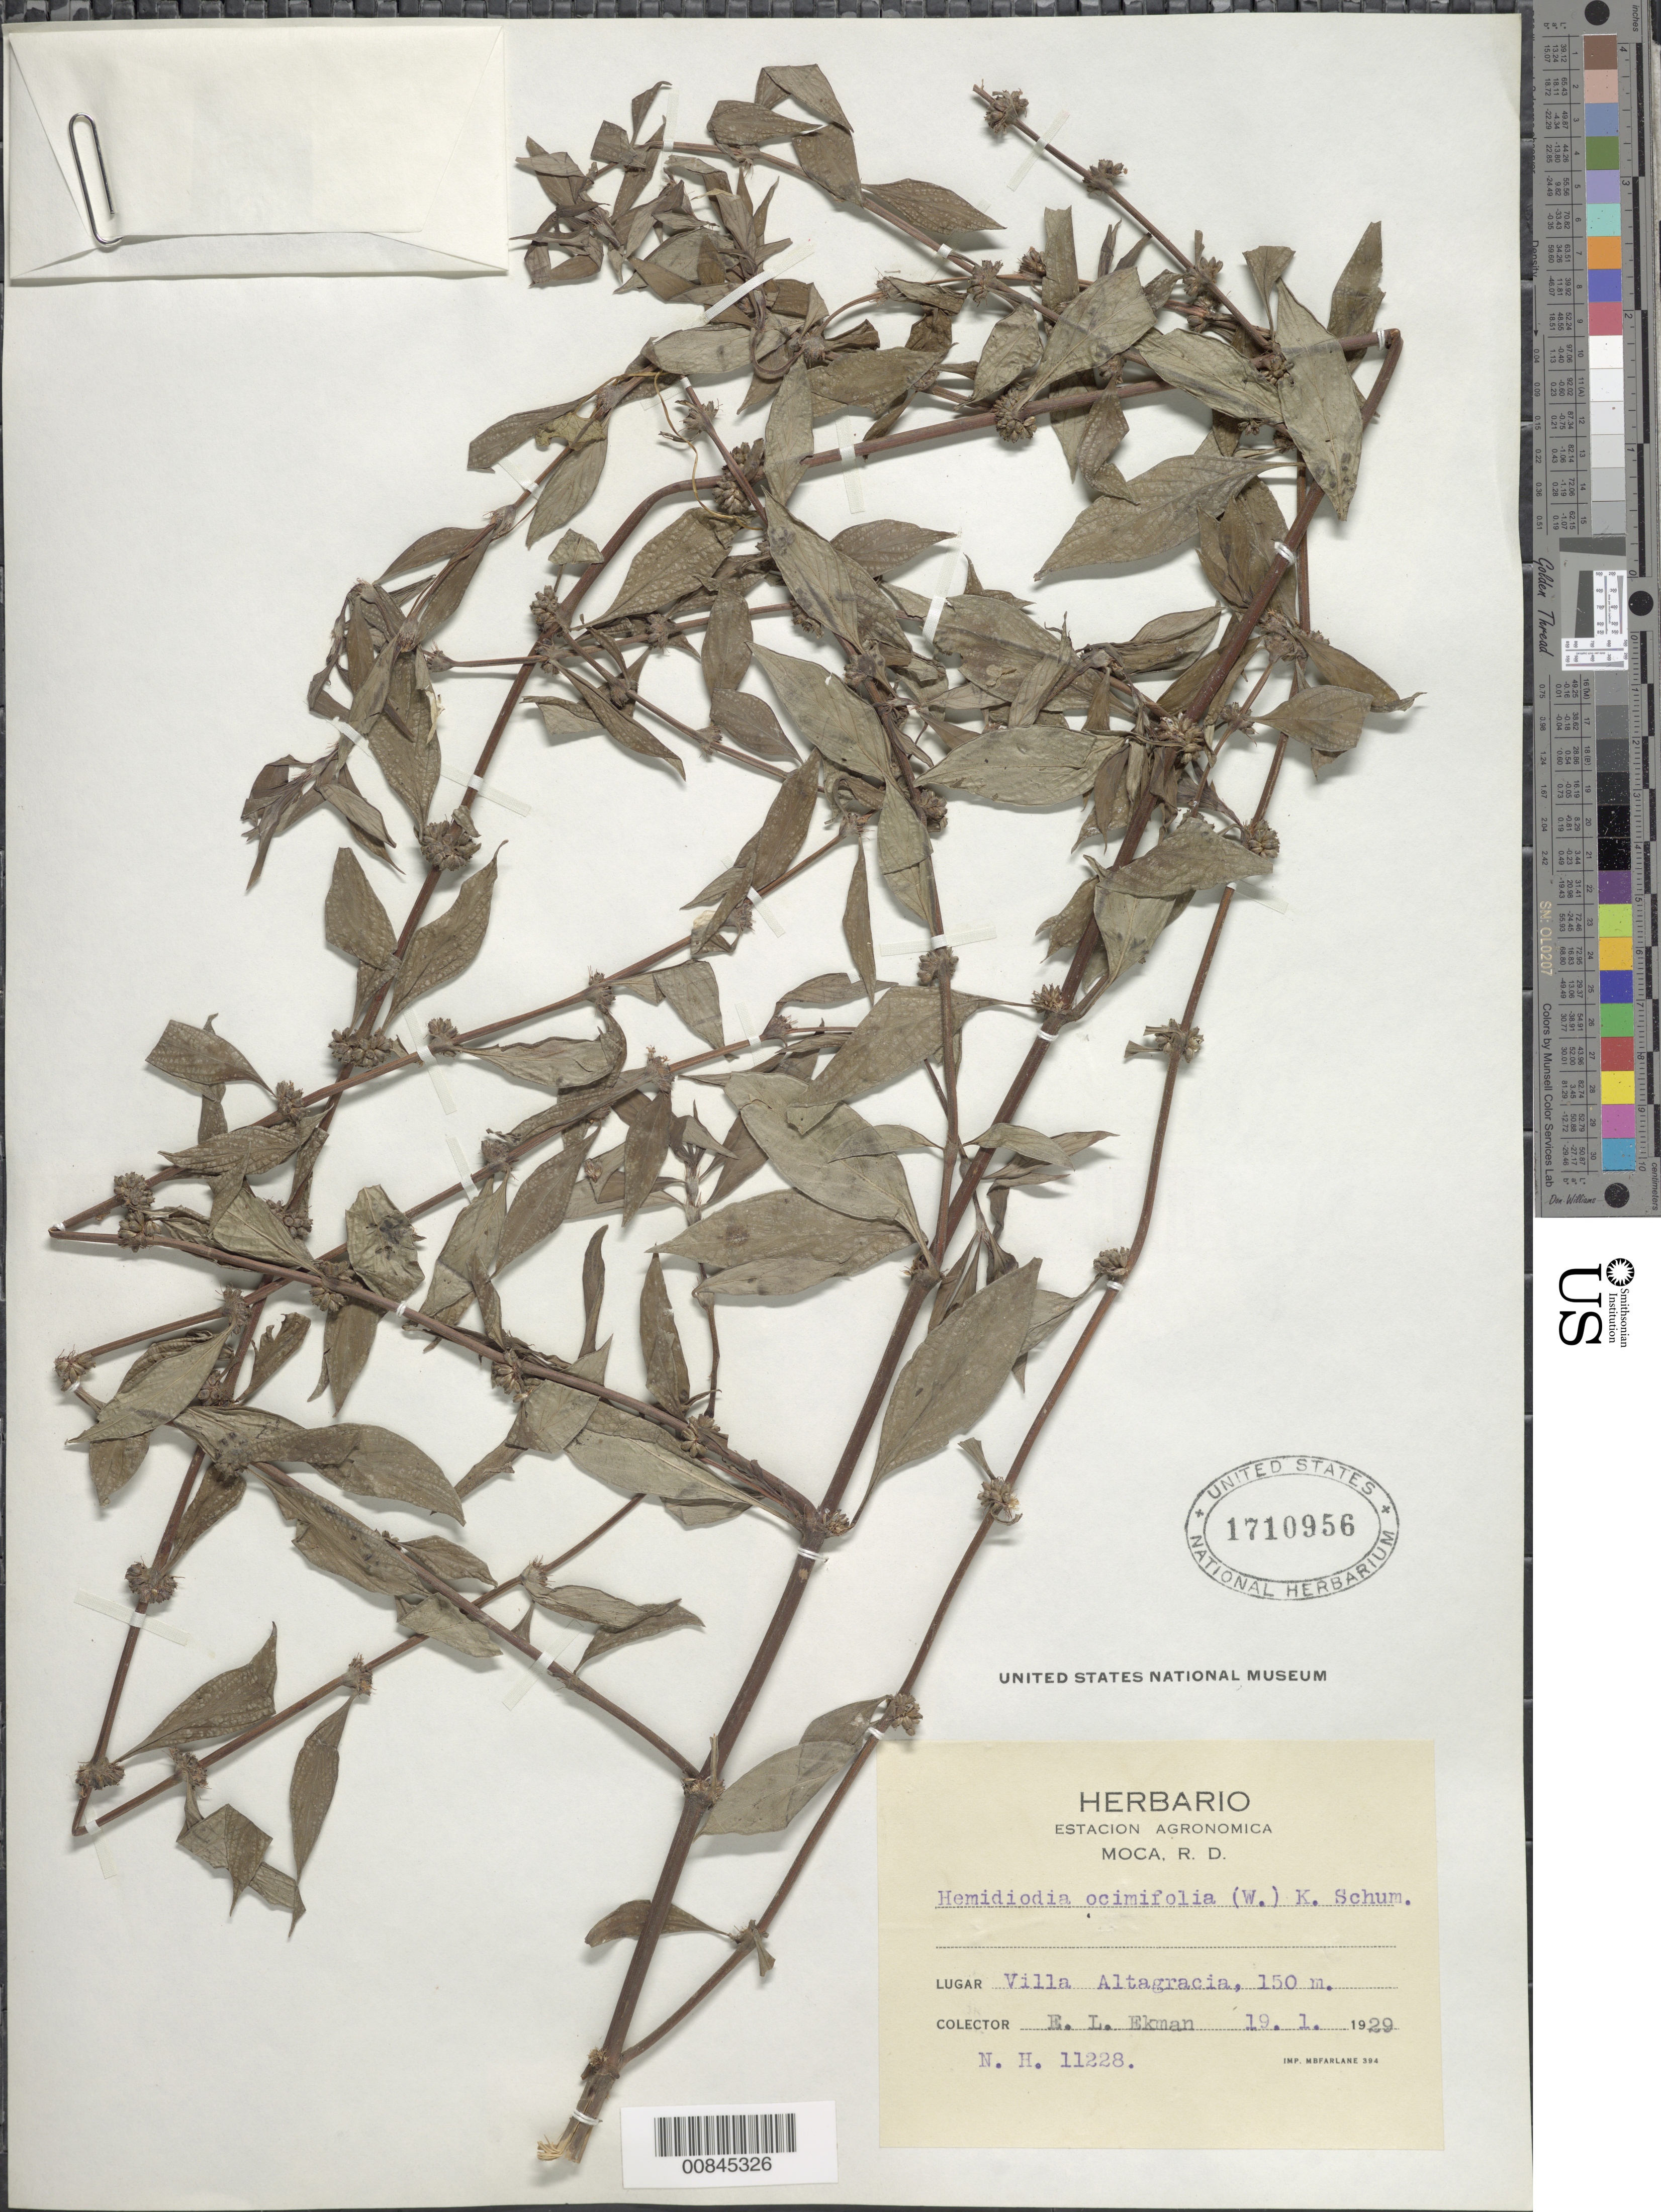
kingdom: Plantae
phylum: Tracheophyta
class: Magnoliopsida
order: Gentianales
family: Rubiaceae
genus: Spermacoce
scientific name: Spermacoce ocymifolia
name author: Willd. ex Roem. & Schult.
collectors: E. L. Ekman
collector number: N.H. 11228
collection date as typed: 19 Jan 1929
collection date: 1929-01-19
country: Dominican Republic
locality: Moca, Villa Altagracia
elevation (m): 150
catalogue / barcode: US 1710956